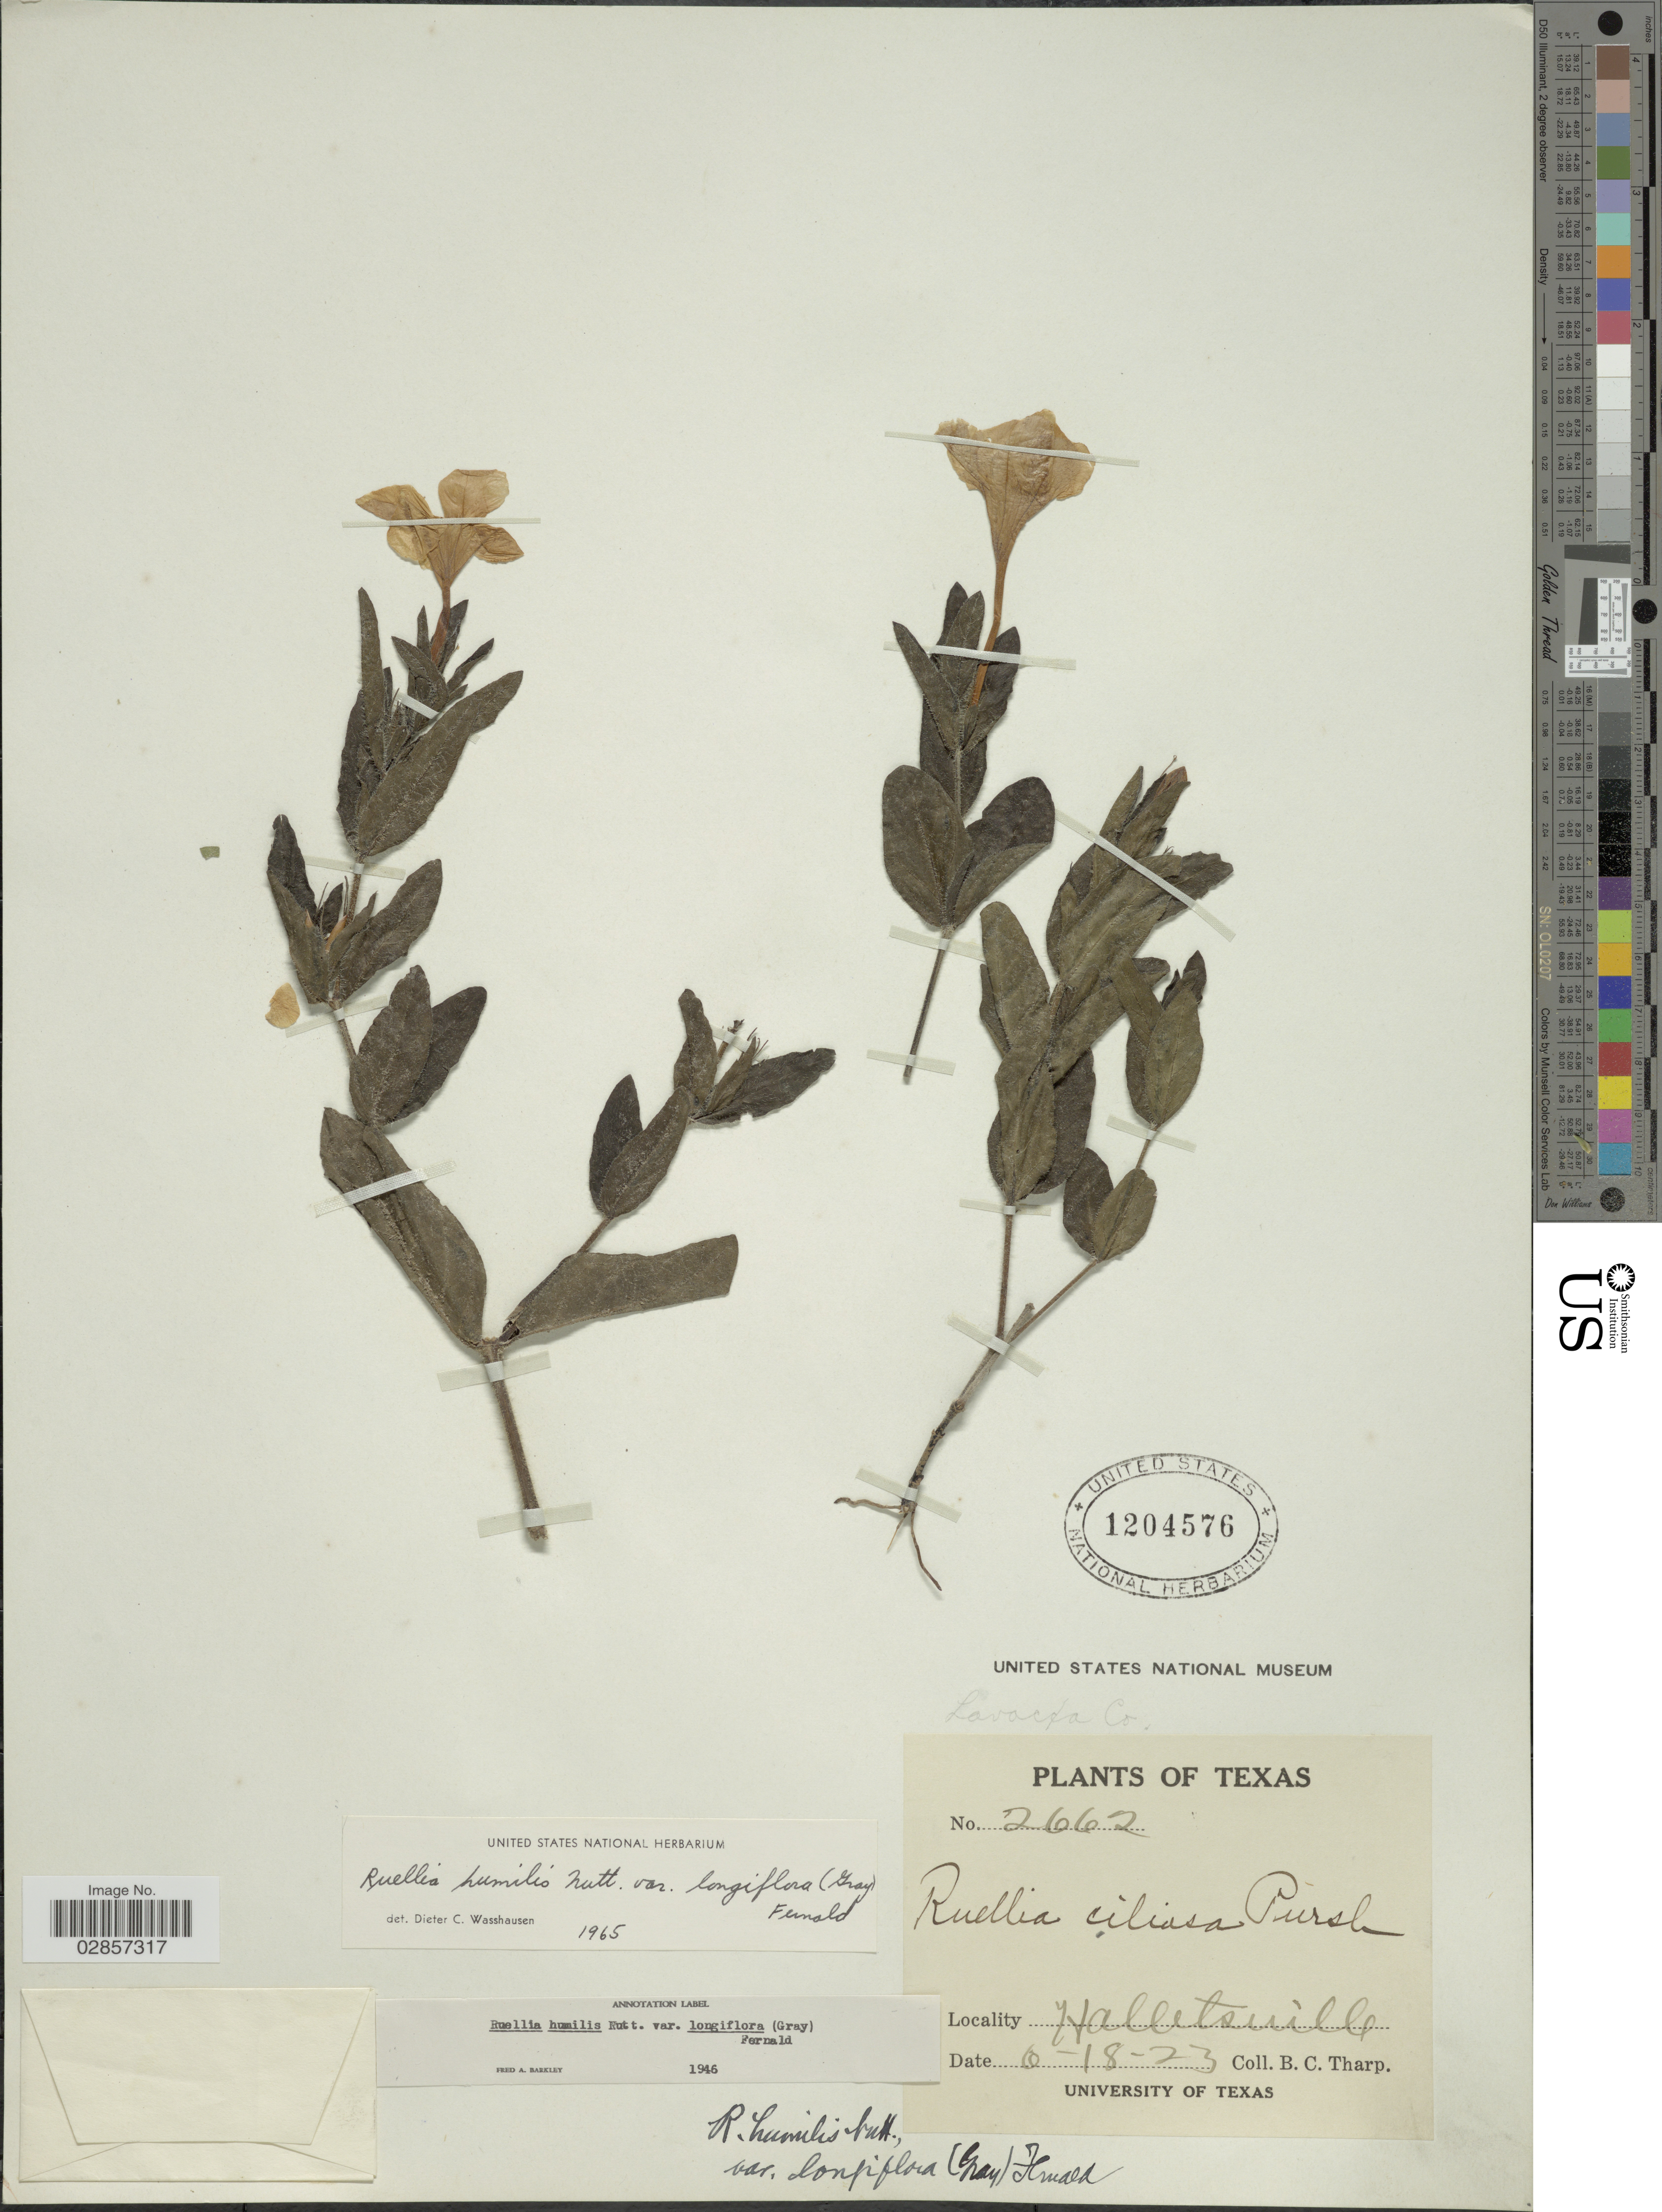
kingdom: Plantae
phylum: Tracheophyta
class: Magnoliopsida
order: Lamiales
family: Acanthaceae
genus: Ruellia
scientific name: Ruellia humilis var. longiflora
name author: (A. Gray) Fernald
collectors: B. C. Tharp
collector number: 2662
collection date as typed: Transcribed d/m/y: 18/6/23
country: United States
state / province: Texas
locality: Halletsville, Lavacxa Co.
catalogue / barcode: US 1204576